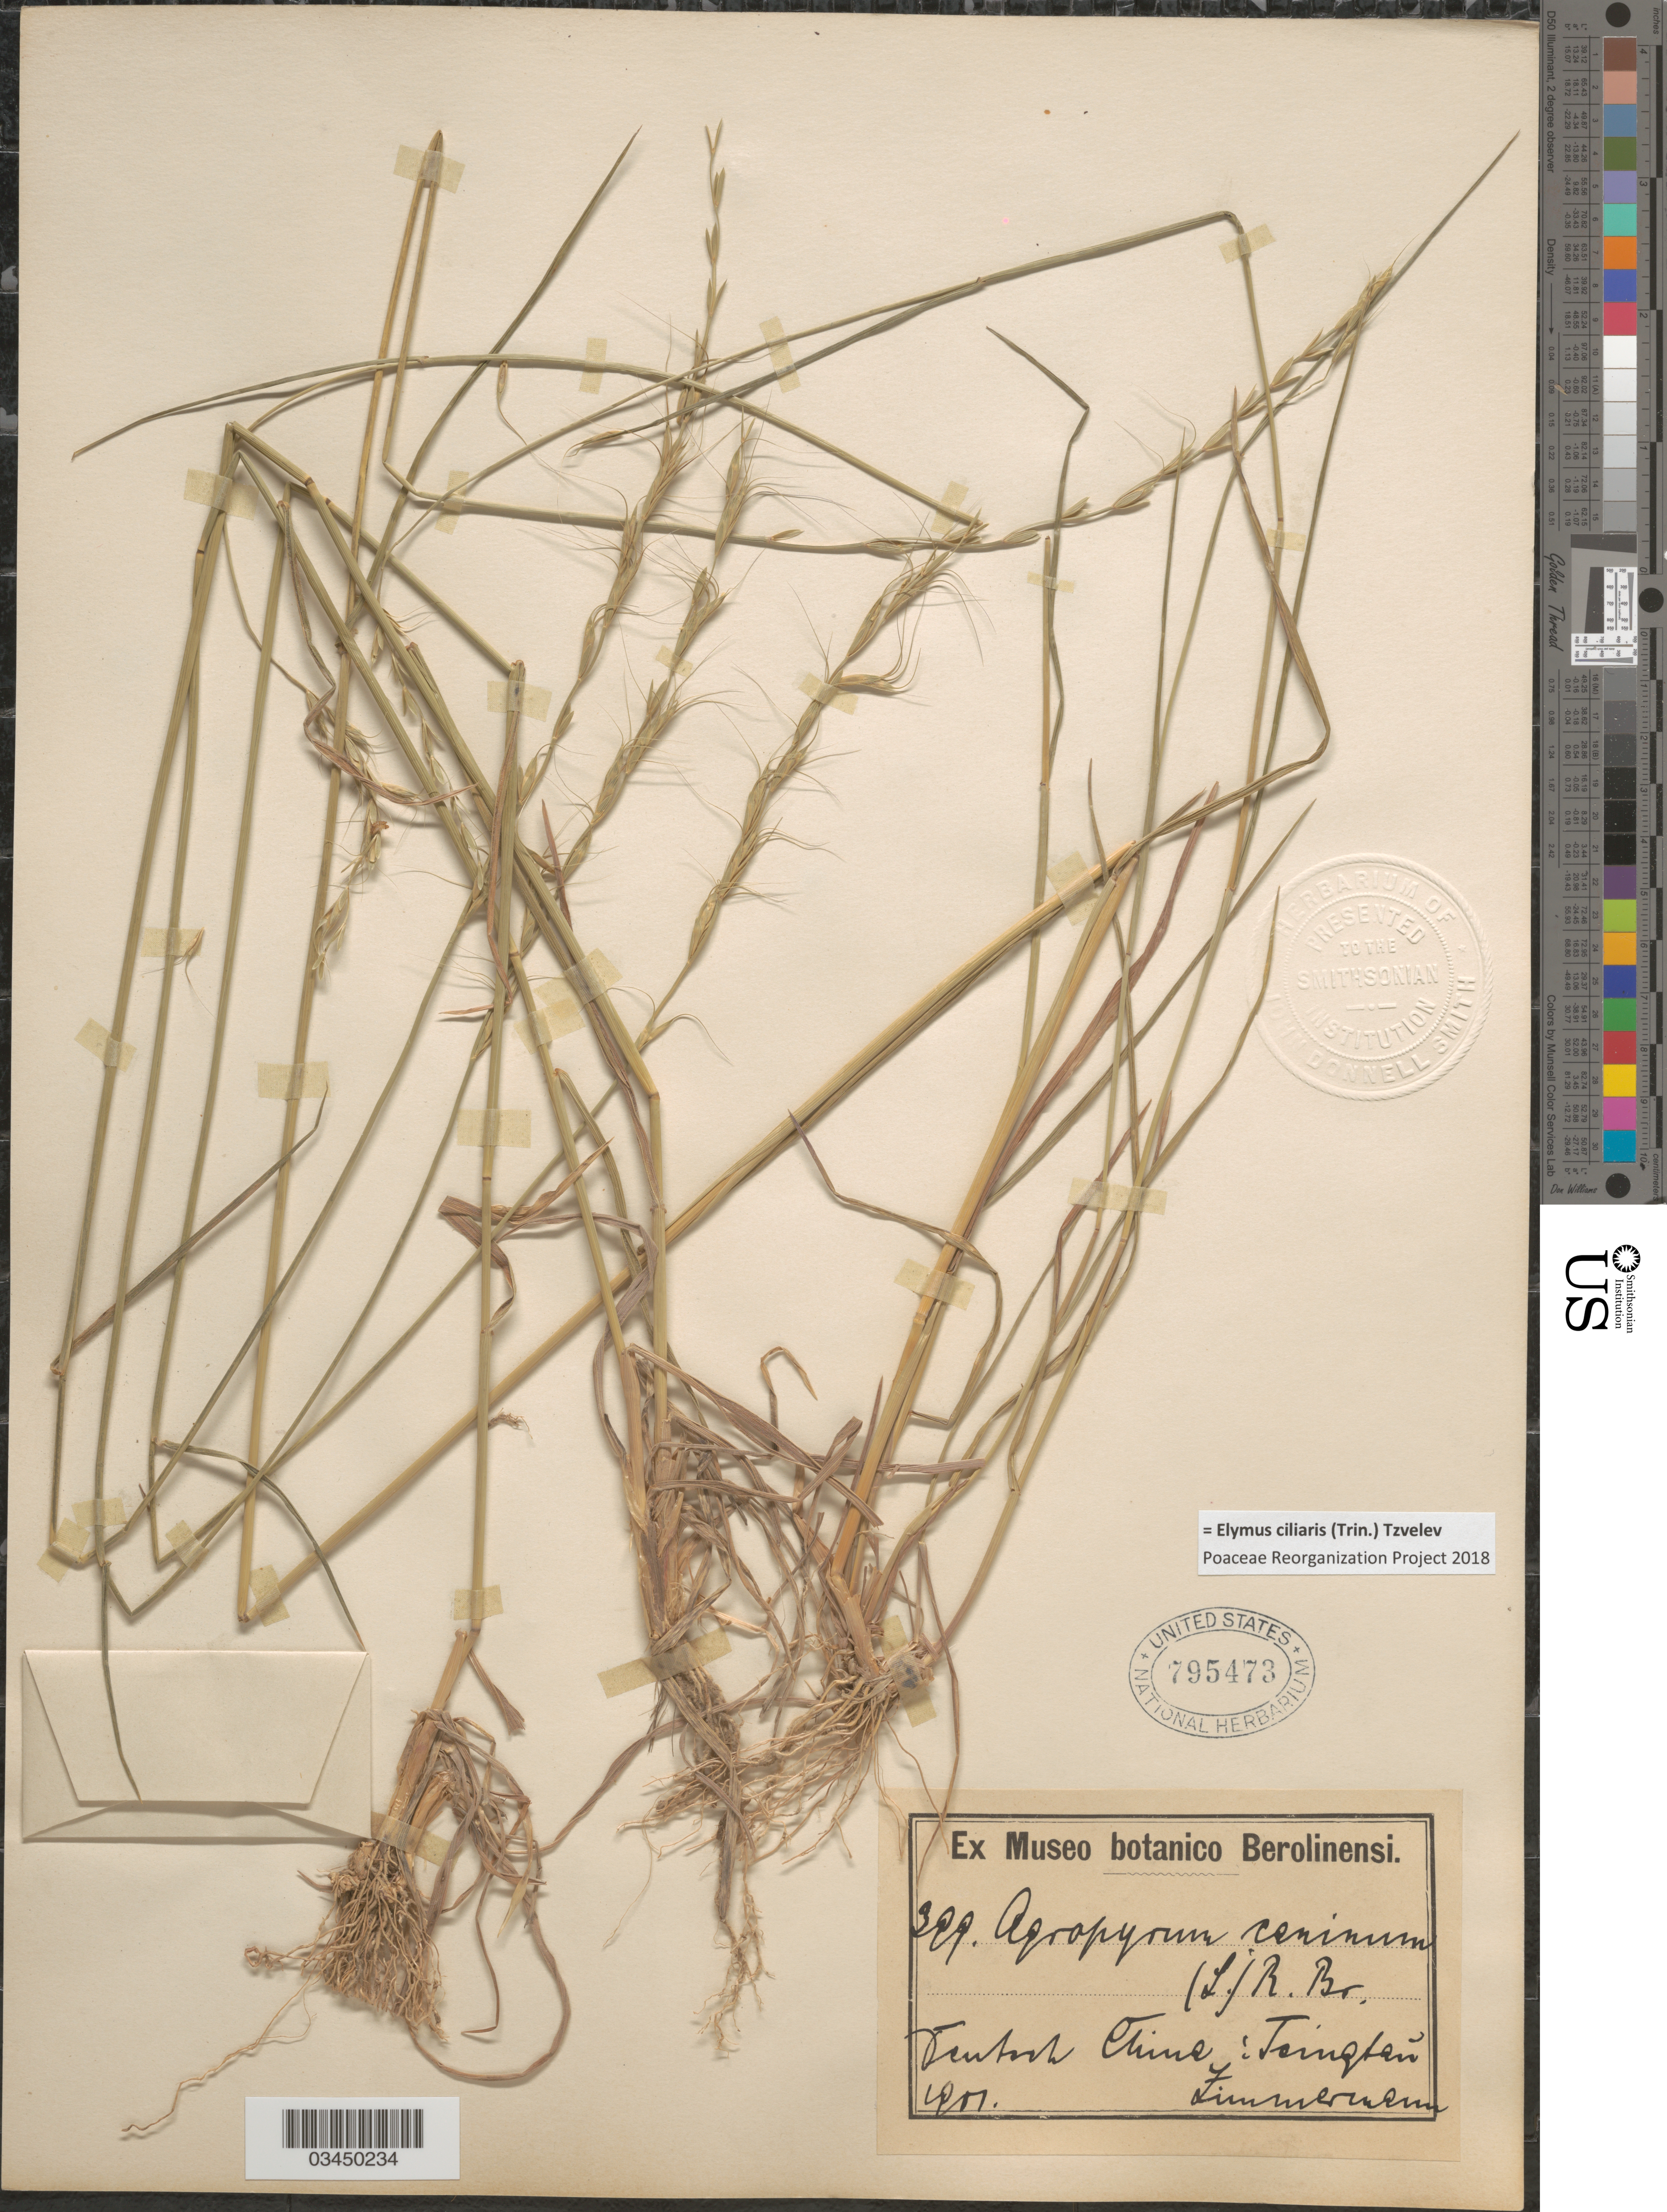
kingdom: Plantae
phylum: Tracheophyta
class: Liliopsida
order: Poales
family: Poaceae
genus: Elymus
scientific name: Elymus ciliaris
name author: (Trin.) Tzvelev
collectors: -. Zimmermann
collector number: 399*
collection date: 1901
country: China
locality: Central China: Tsingtao.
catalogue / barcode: US 795473